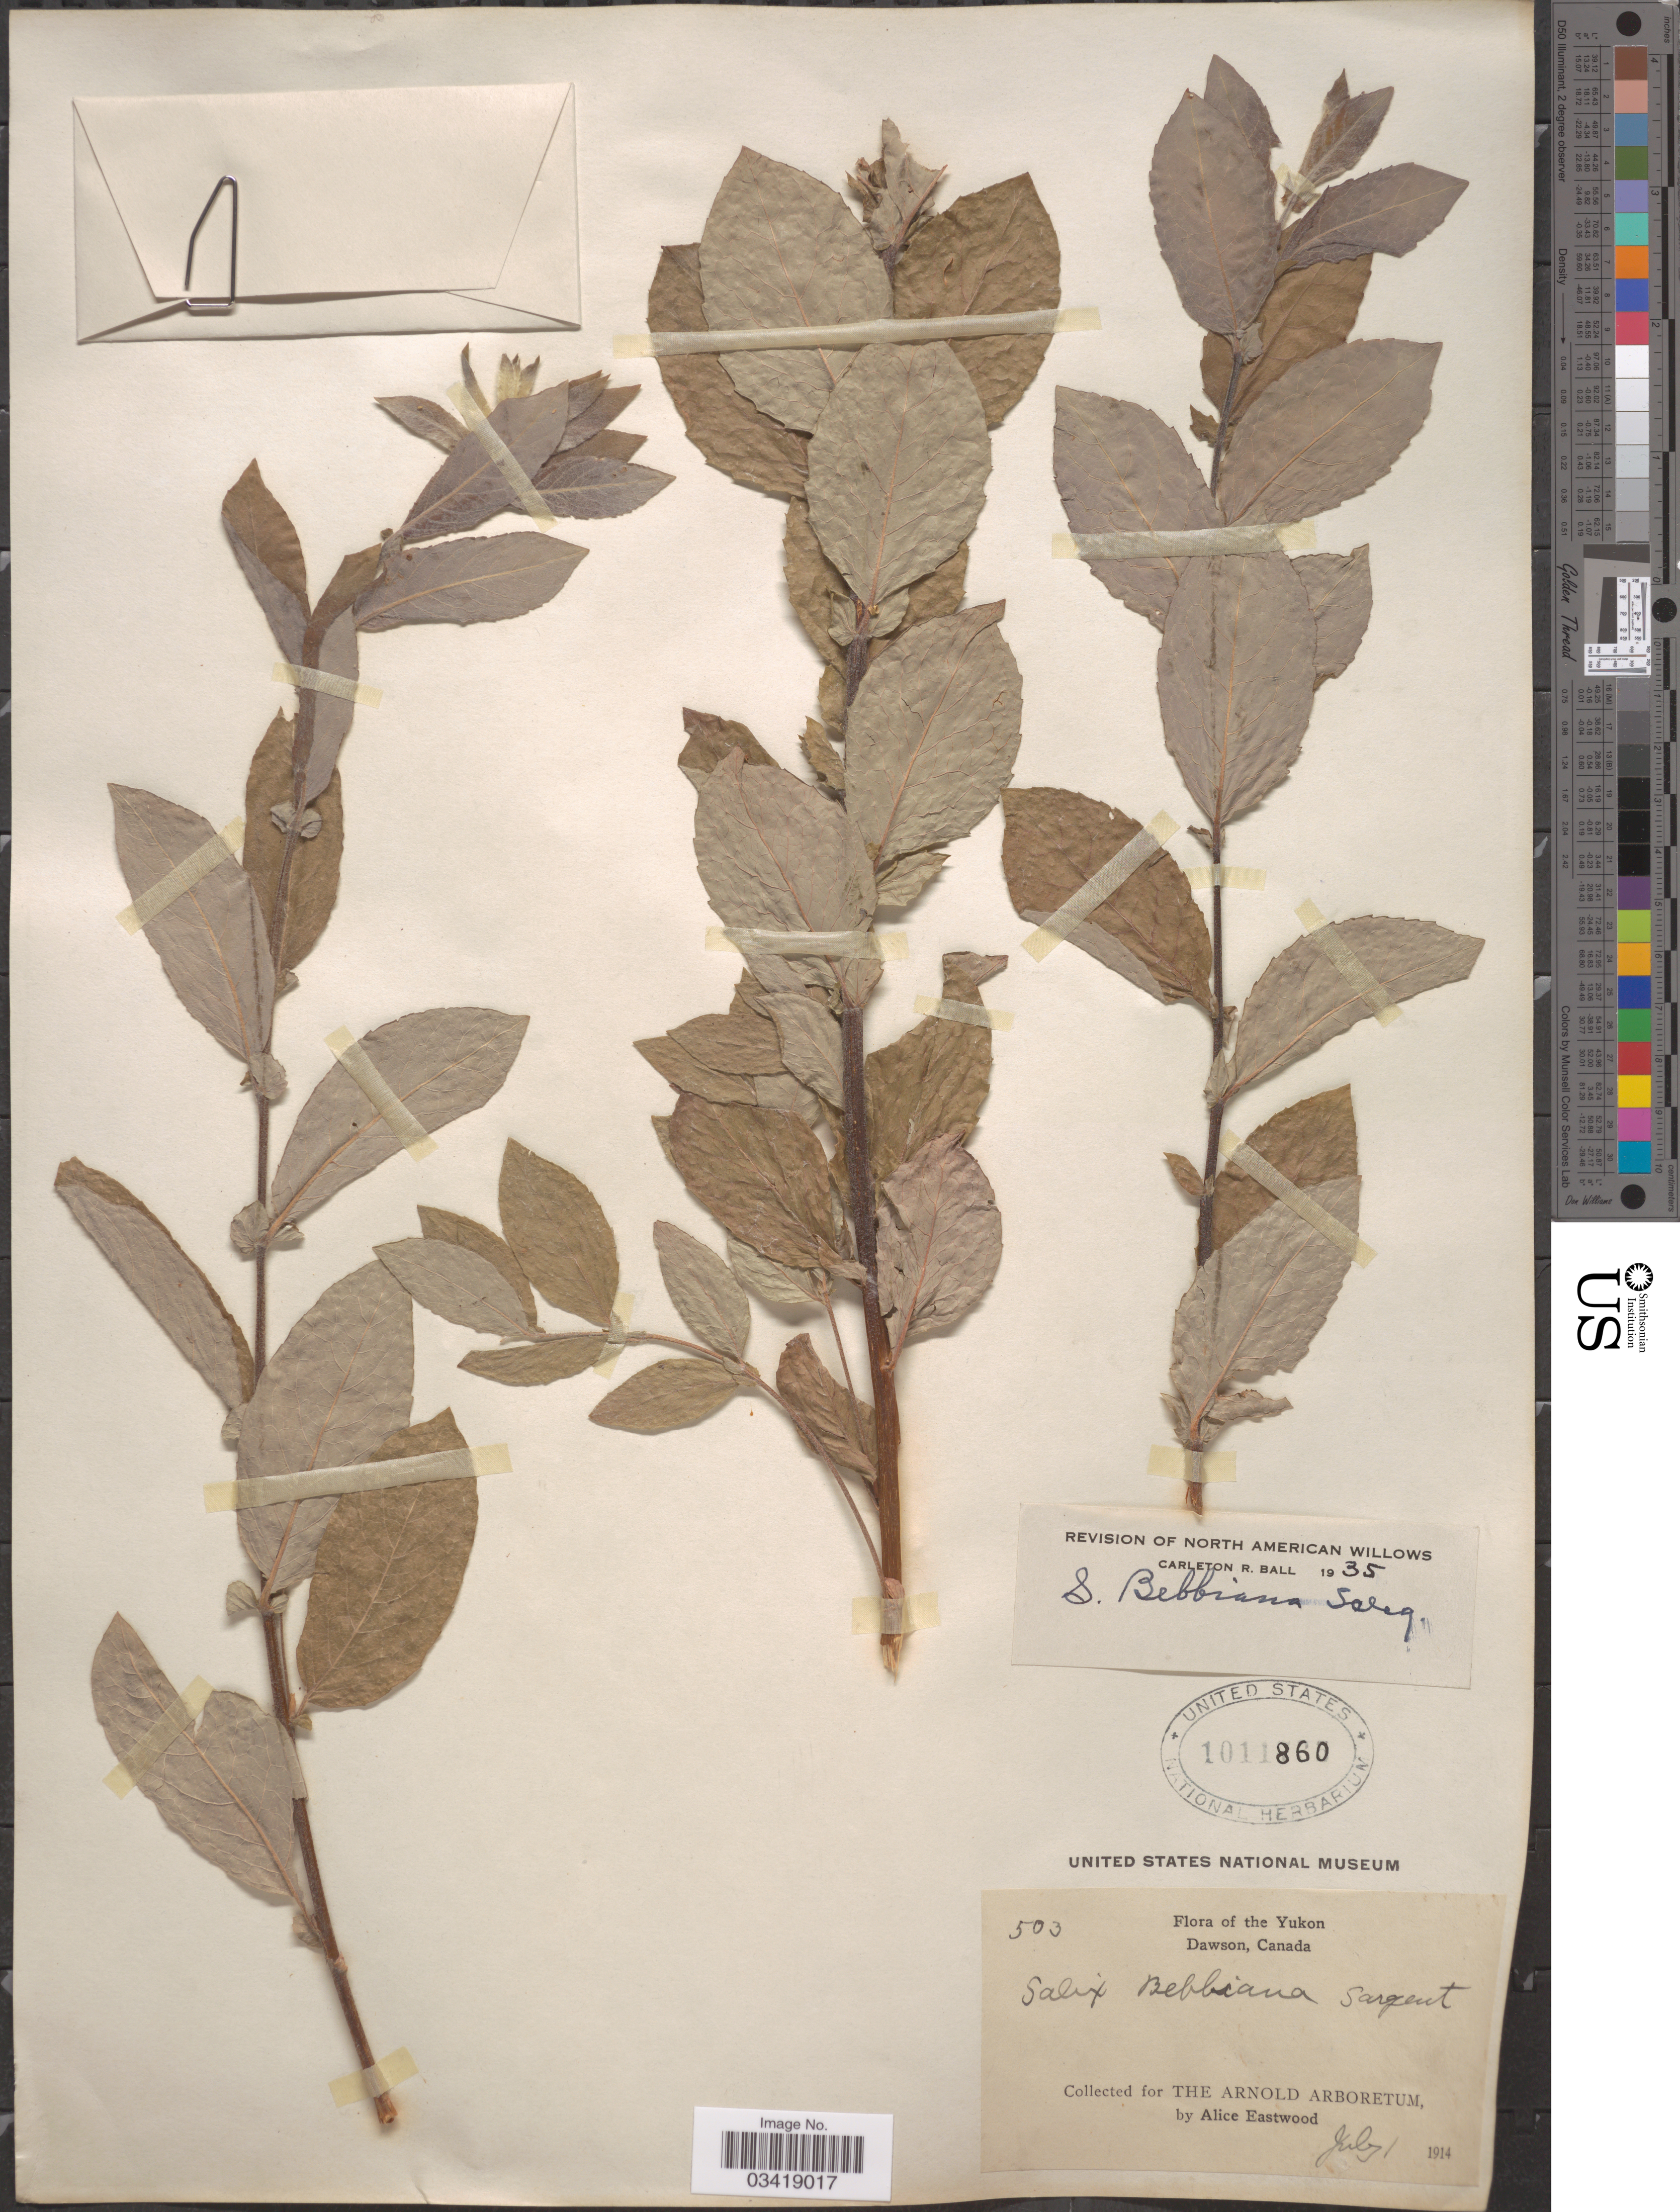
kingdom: Plantae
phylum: Tracheophyta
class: Magnoliopsida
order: Malpighiales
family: Salicaceae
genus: Salix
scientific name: Salix bebbiana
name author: Sarg.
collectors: A. Eastwood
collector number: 503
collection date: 1914-07-01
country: Canada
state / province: Yukon Territory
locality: Yukon. Dawson.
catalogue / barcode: US 1011860